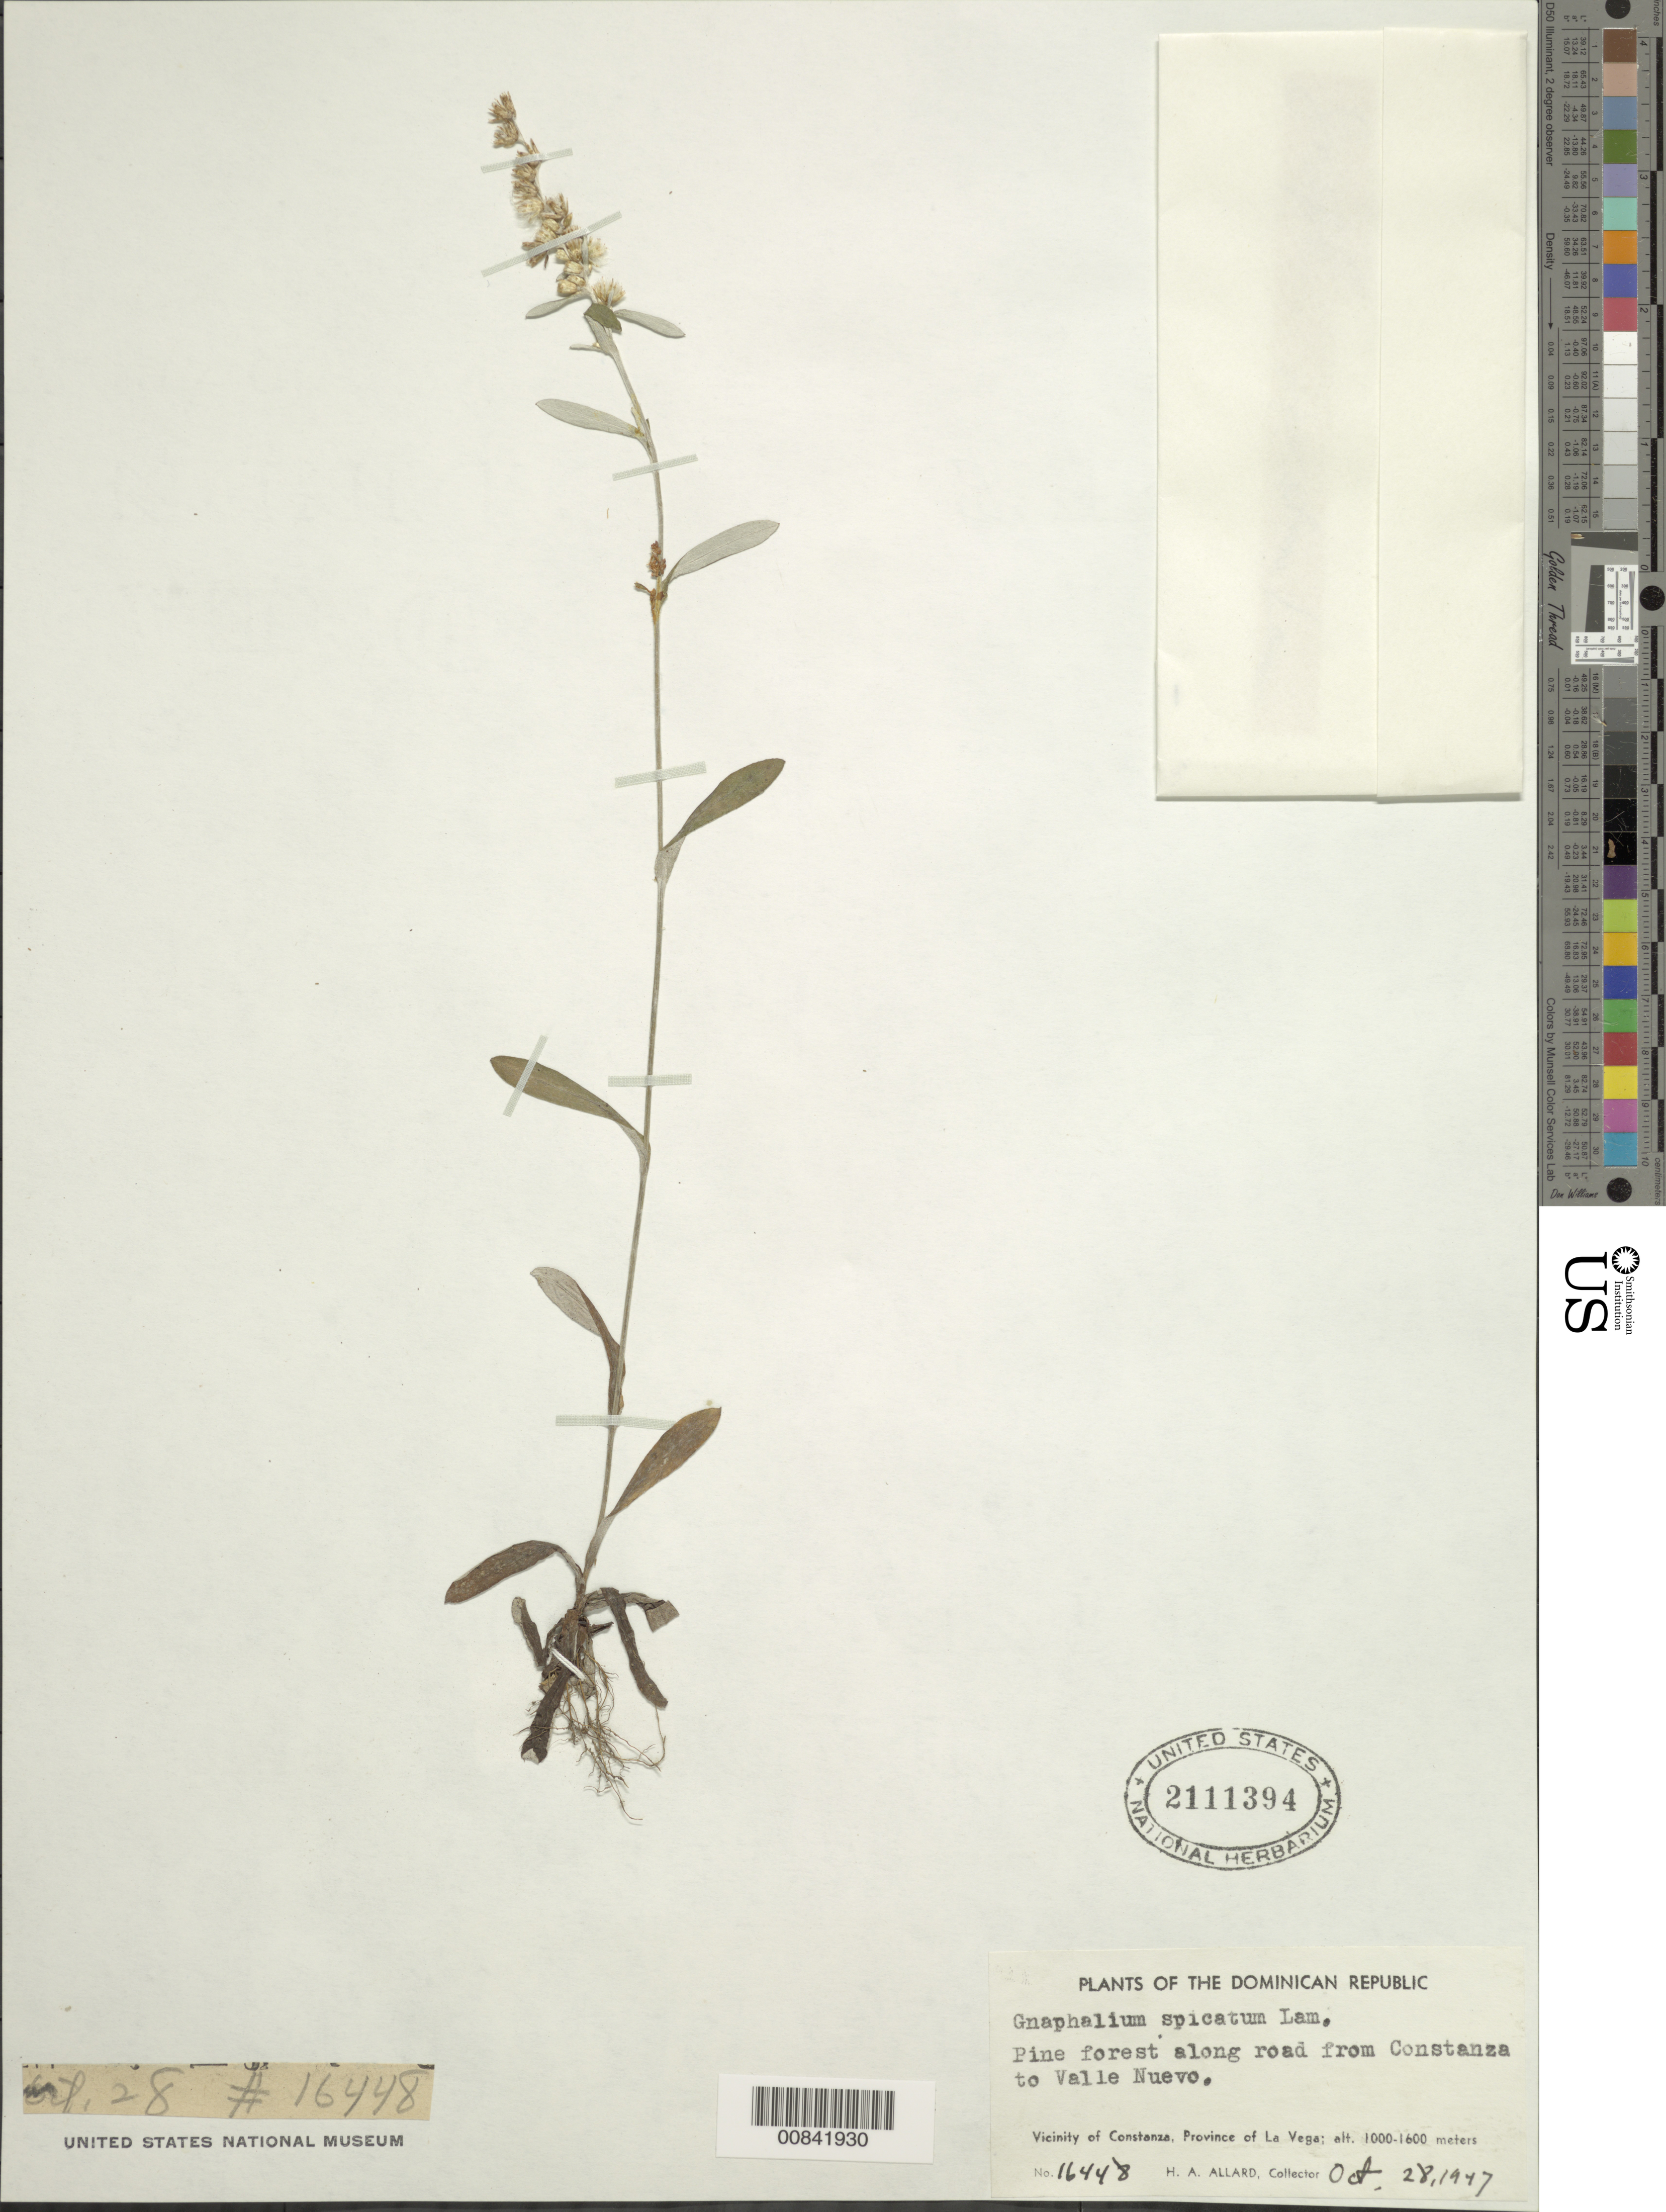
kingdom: Plantae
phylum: Tracheophyta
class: Magnoliopsida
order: Asterales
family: Asteraceae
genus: Gamochaeta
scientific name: Gamochaeta coarctata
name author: (Willd.) Kerguélen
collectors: H. A. Allard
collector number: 16448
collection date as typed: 28 Oct 1947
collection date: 1947-10-28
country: Dominican Republic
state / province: La Vega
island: Hispaniola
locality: Vicinity of Constanza, from Constanza to Valle Nuevo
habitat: Pine forest along road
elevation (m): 1000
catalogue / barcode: US 2111394